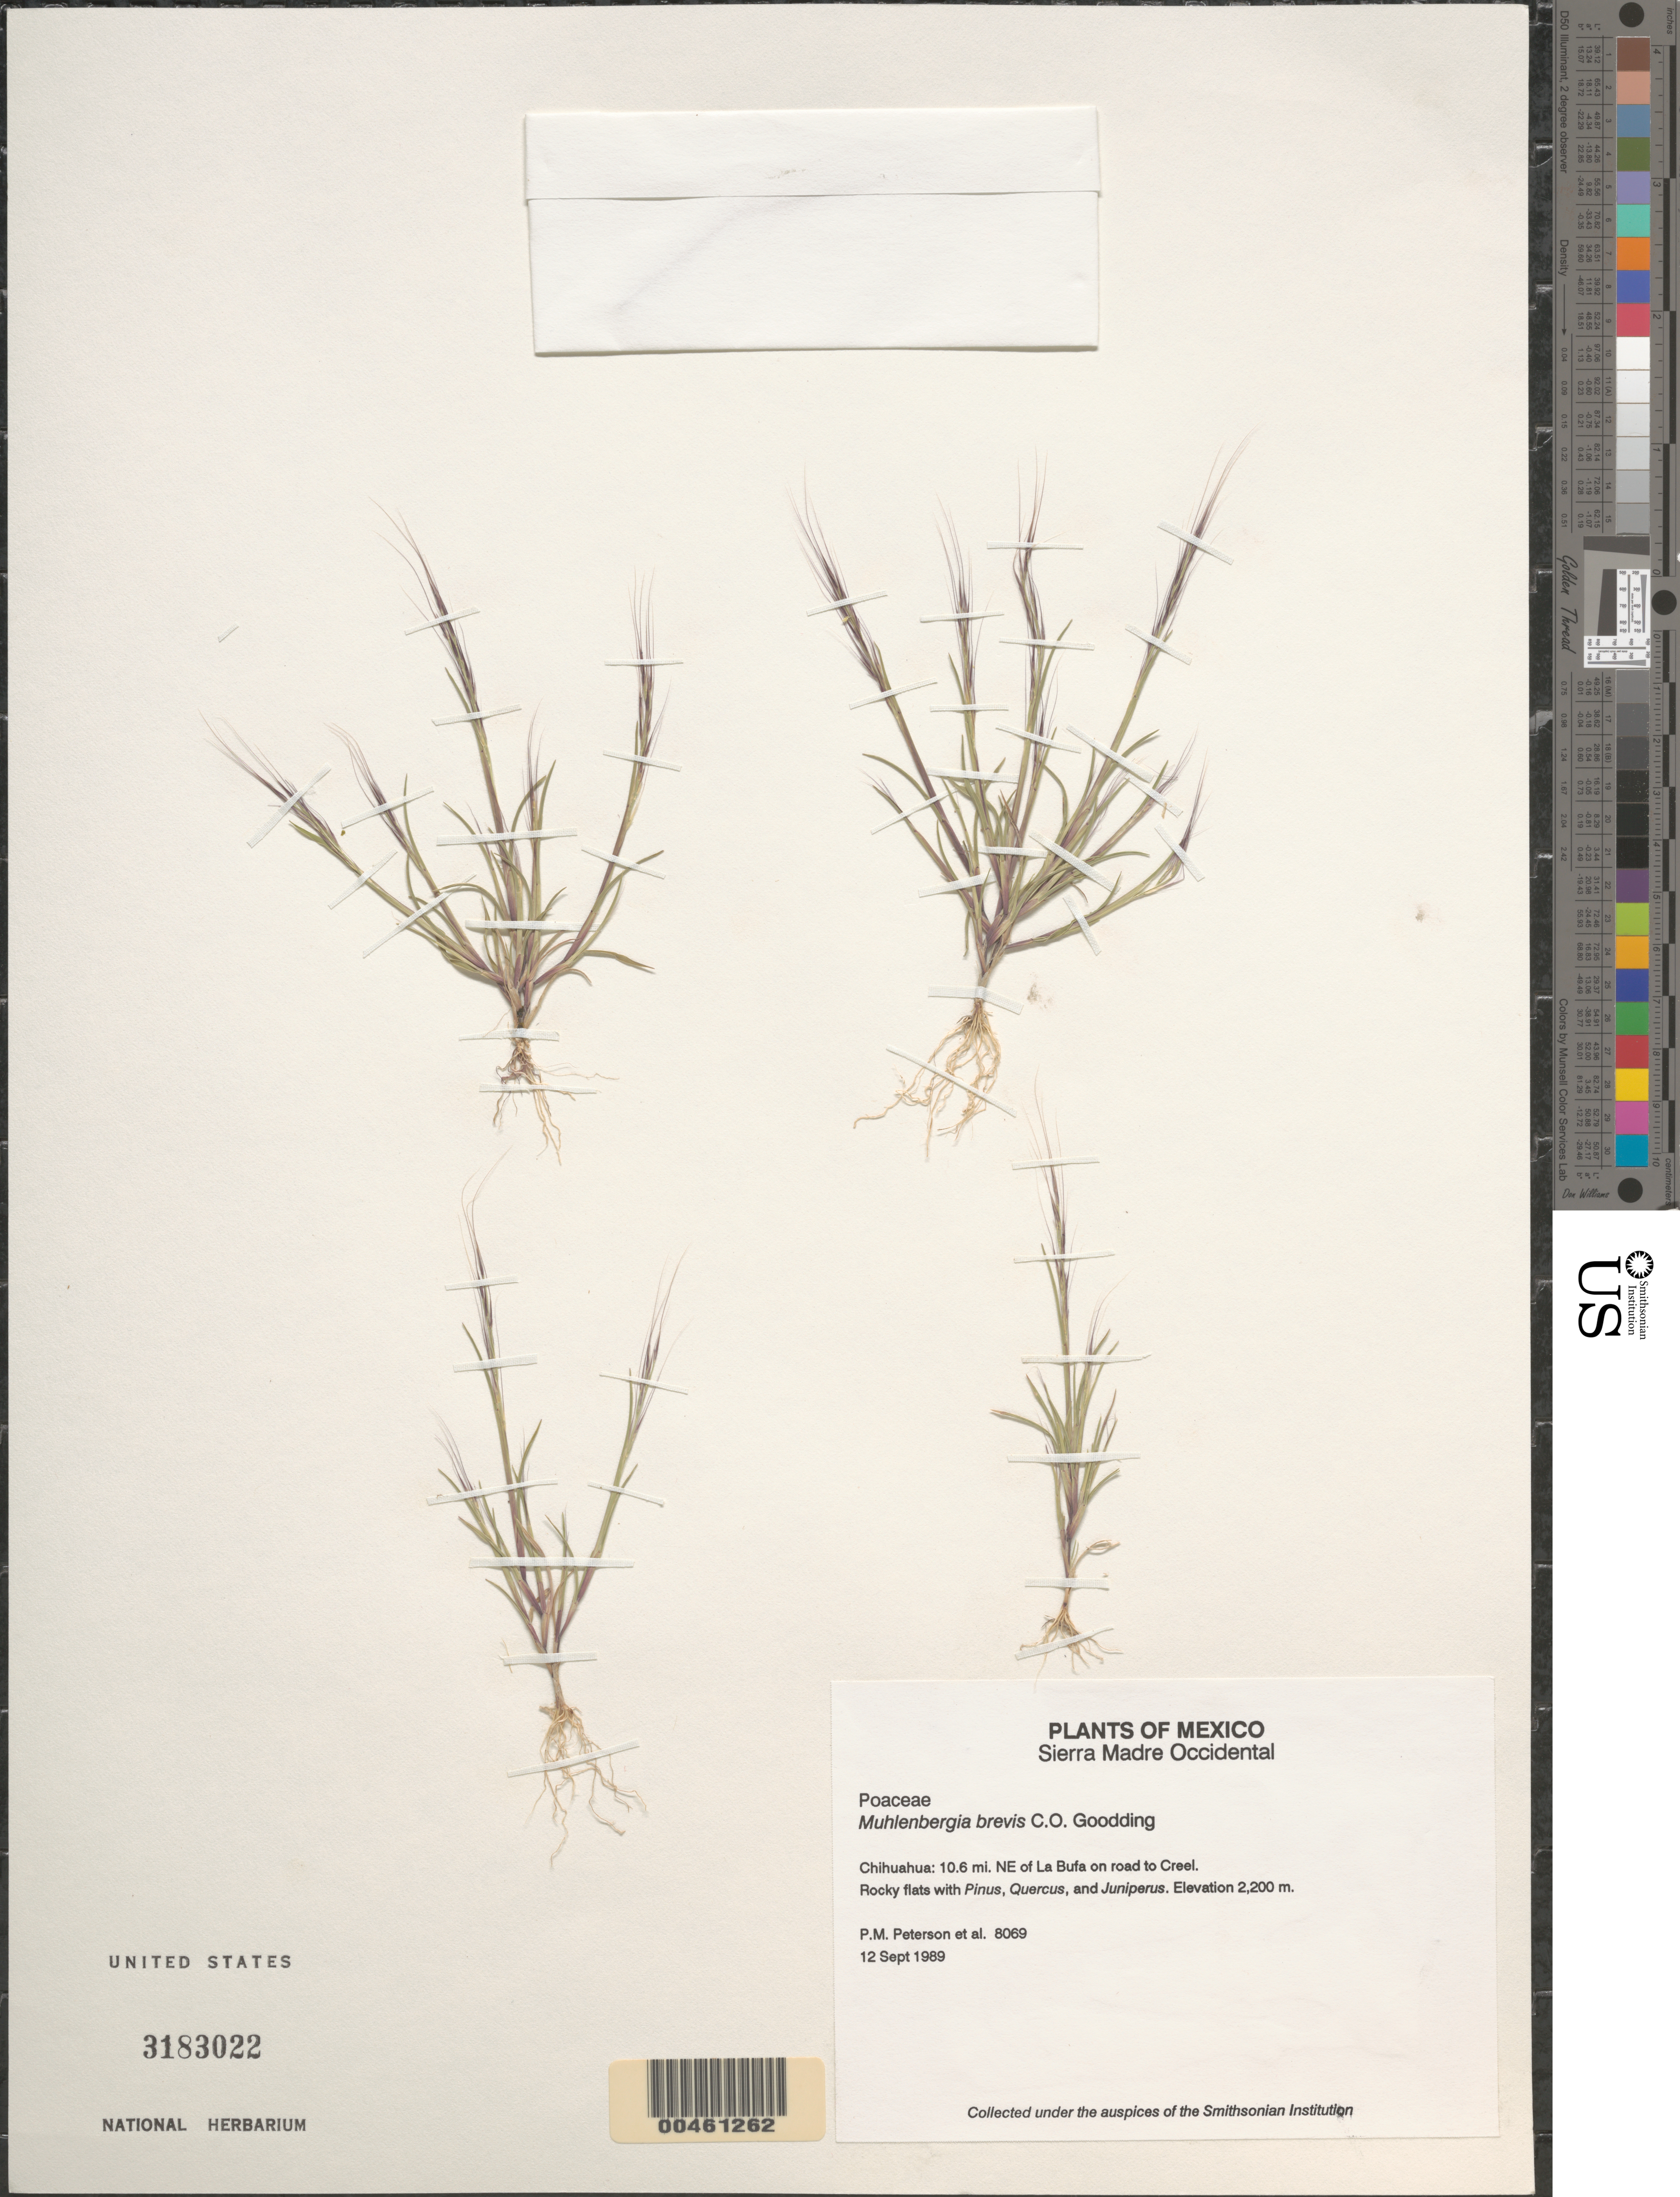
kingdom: Plantae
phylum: Tracheophyta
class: Liliopsida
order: Poales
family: Poaceae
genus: Muhlenbergia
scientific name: Muhlenbergia brevis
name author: C.O. Goodd.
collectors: P. M. Peterson, C. R. Annable & Y. Herrera Arrieta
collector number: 08069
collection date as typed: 12 Sep 1989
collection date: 1989-09-12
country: Mexico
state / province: Chihuahua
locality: Sierra Madre Occidental, 10.6 miles NE of La Bufa on road to Creel.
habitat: Rocky flats with Pinus, Quercus, and Juniperus.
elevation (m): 2200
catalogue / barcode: US 3183022